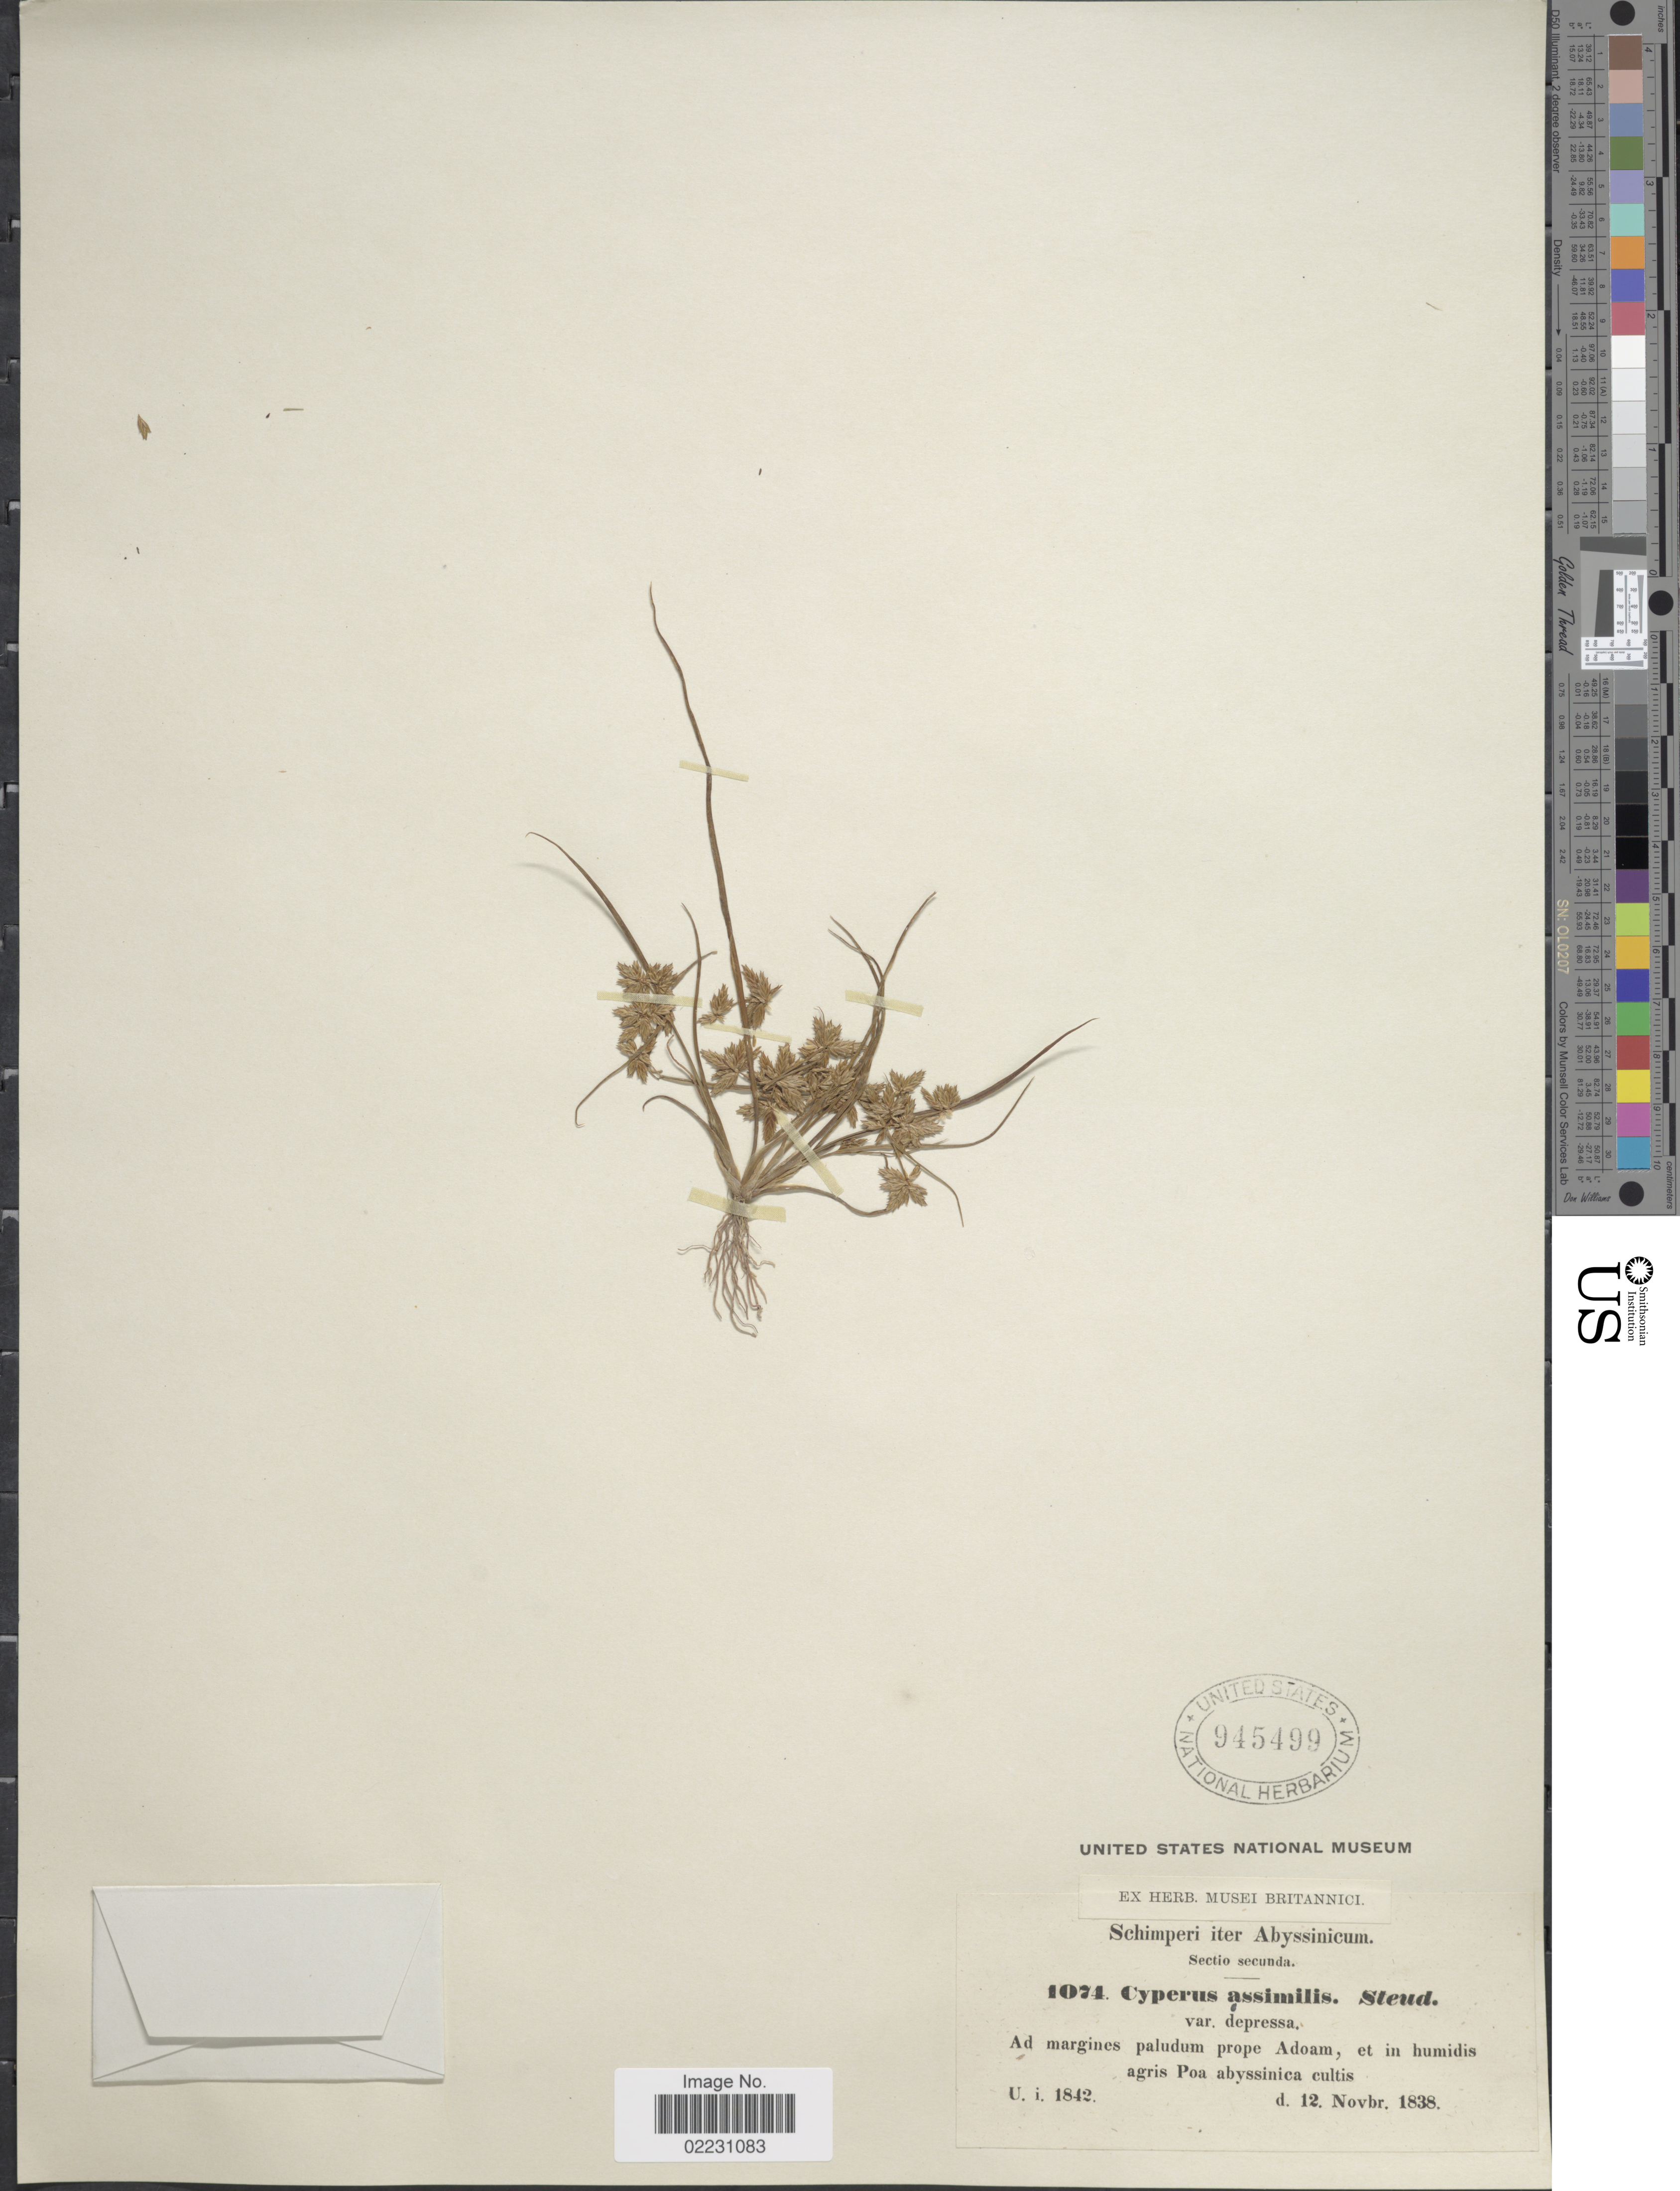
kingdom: Plantae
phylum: Tracheophyta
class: Liliopsida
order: Poales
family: Cyperaceae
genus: Cyperus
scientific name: Cyperus assimilis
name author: Steud.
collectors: -. Schimper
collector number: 1074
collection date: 1838-11-12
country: Eritrea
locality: Ad margines paludum prope Adoam, et in humidis agris Poa abyssinica cultis.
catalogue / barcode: US 945499